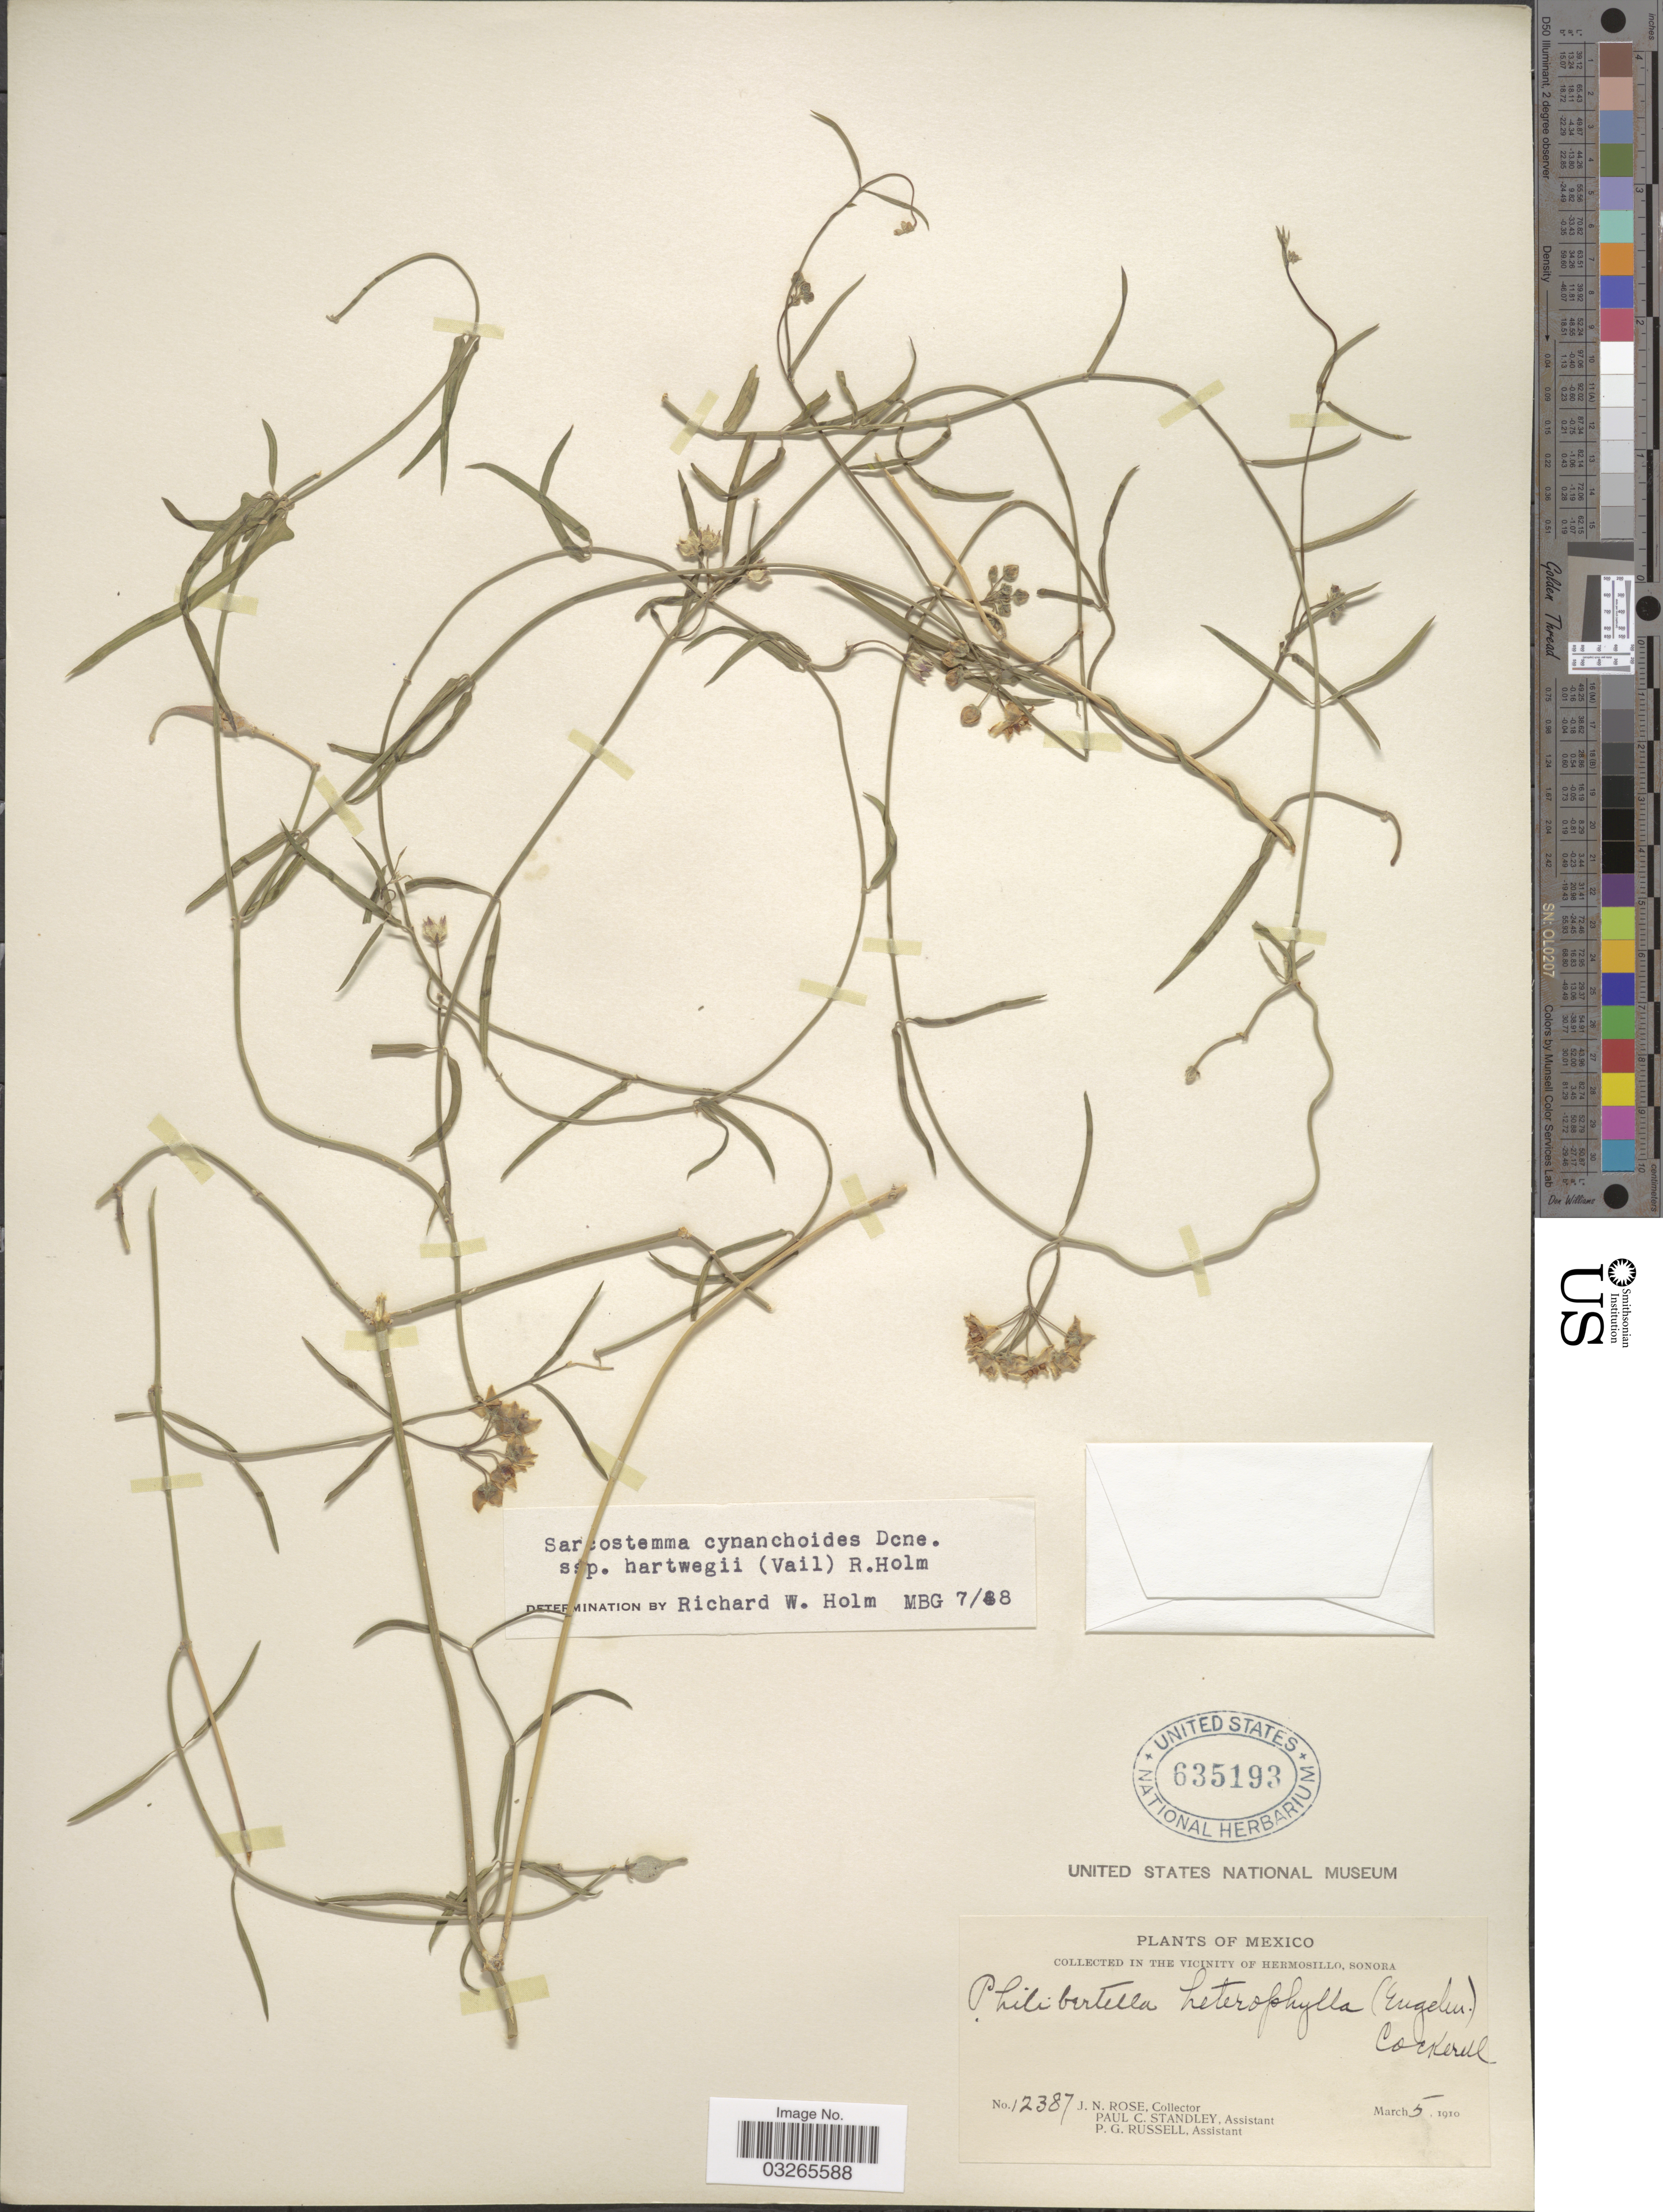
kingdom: Plantae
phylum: Tracheophyta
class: Magnoliopsida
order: Gentianales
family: Apocynaceae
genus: Sarcostemma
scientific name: Sarcostemma cynanchoides subsp. hartwegii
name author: (Vail) R.W. Holm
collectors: J. N. Rose, P. C. Standley & P. G. Russell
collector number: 12387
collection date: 1910-03-05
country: Mexico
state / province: Sonora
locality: In The Vicinity of Hermosillo, Sonora.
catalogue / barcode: US 635193